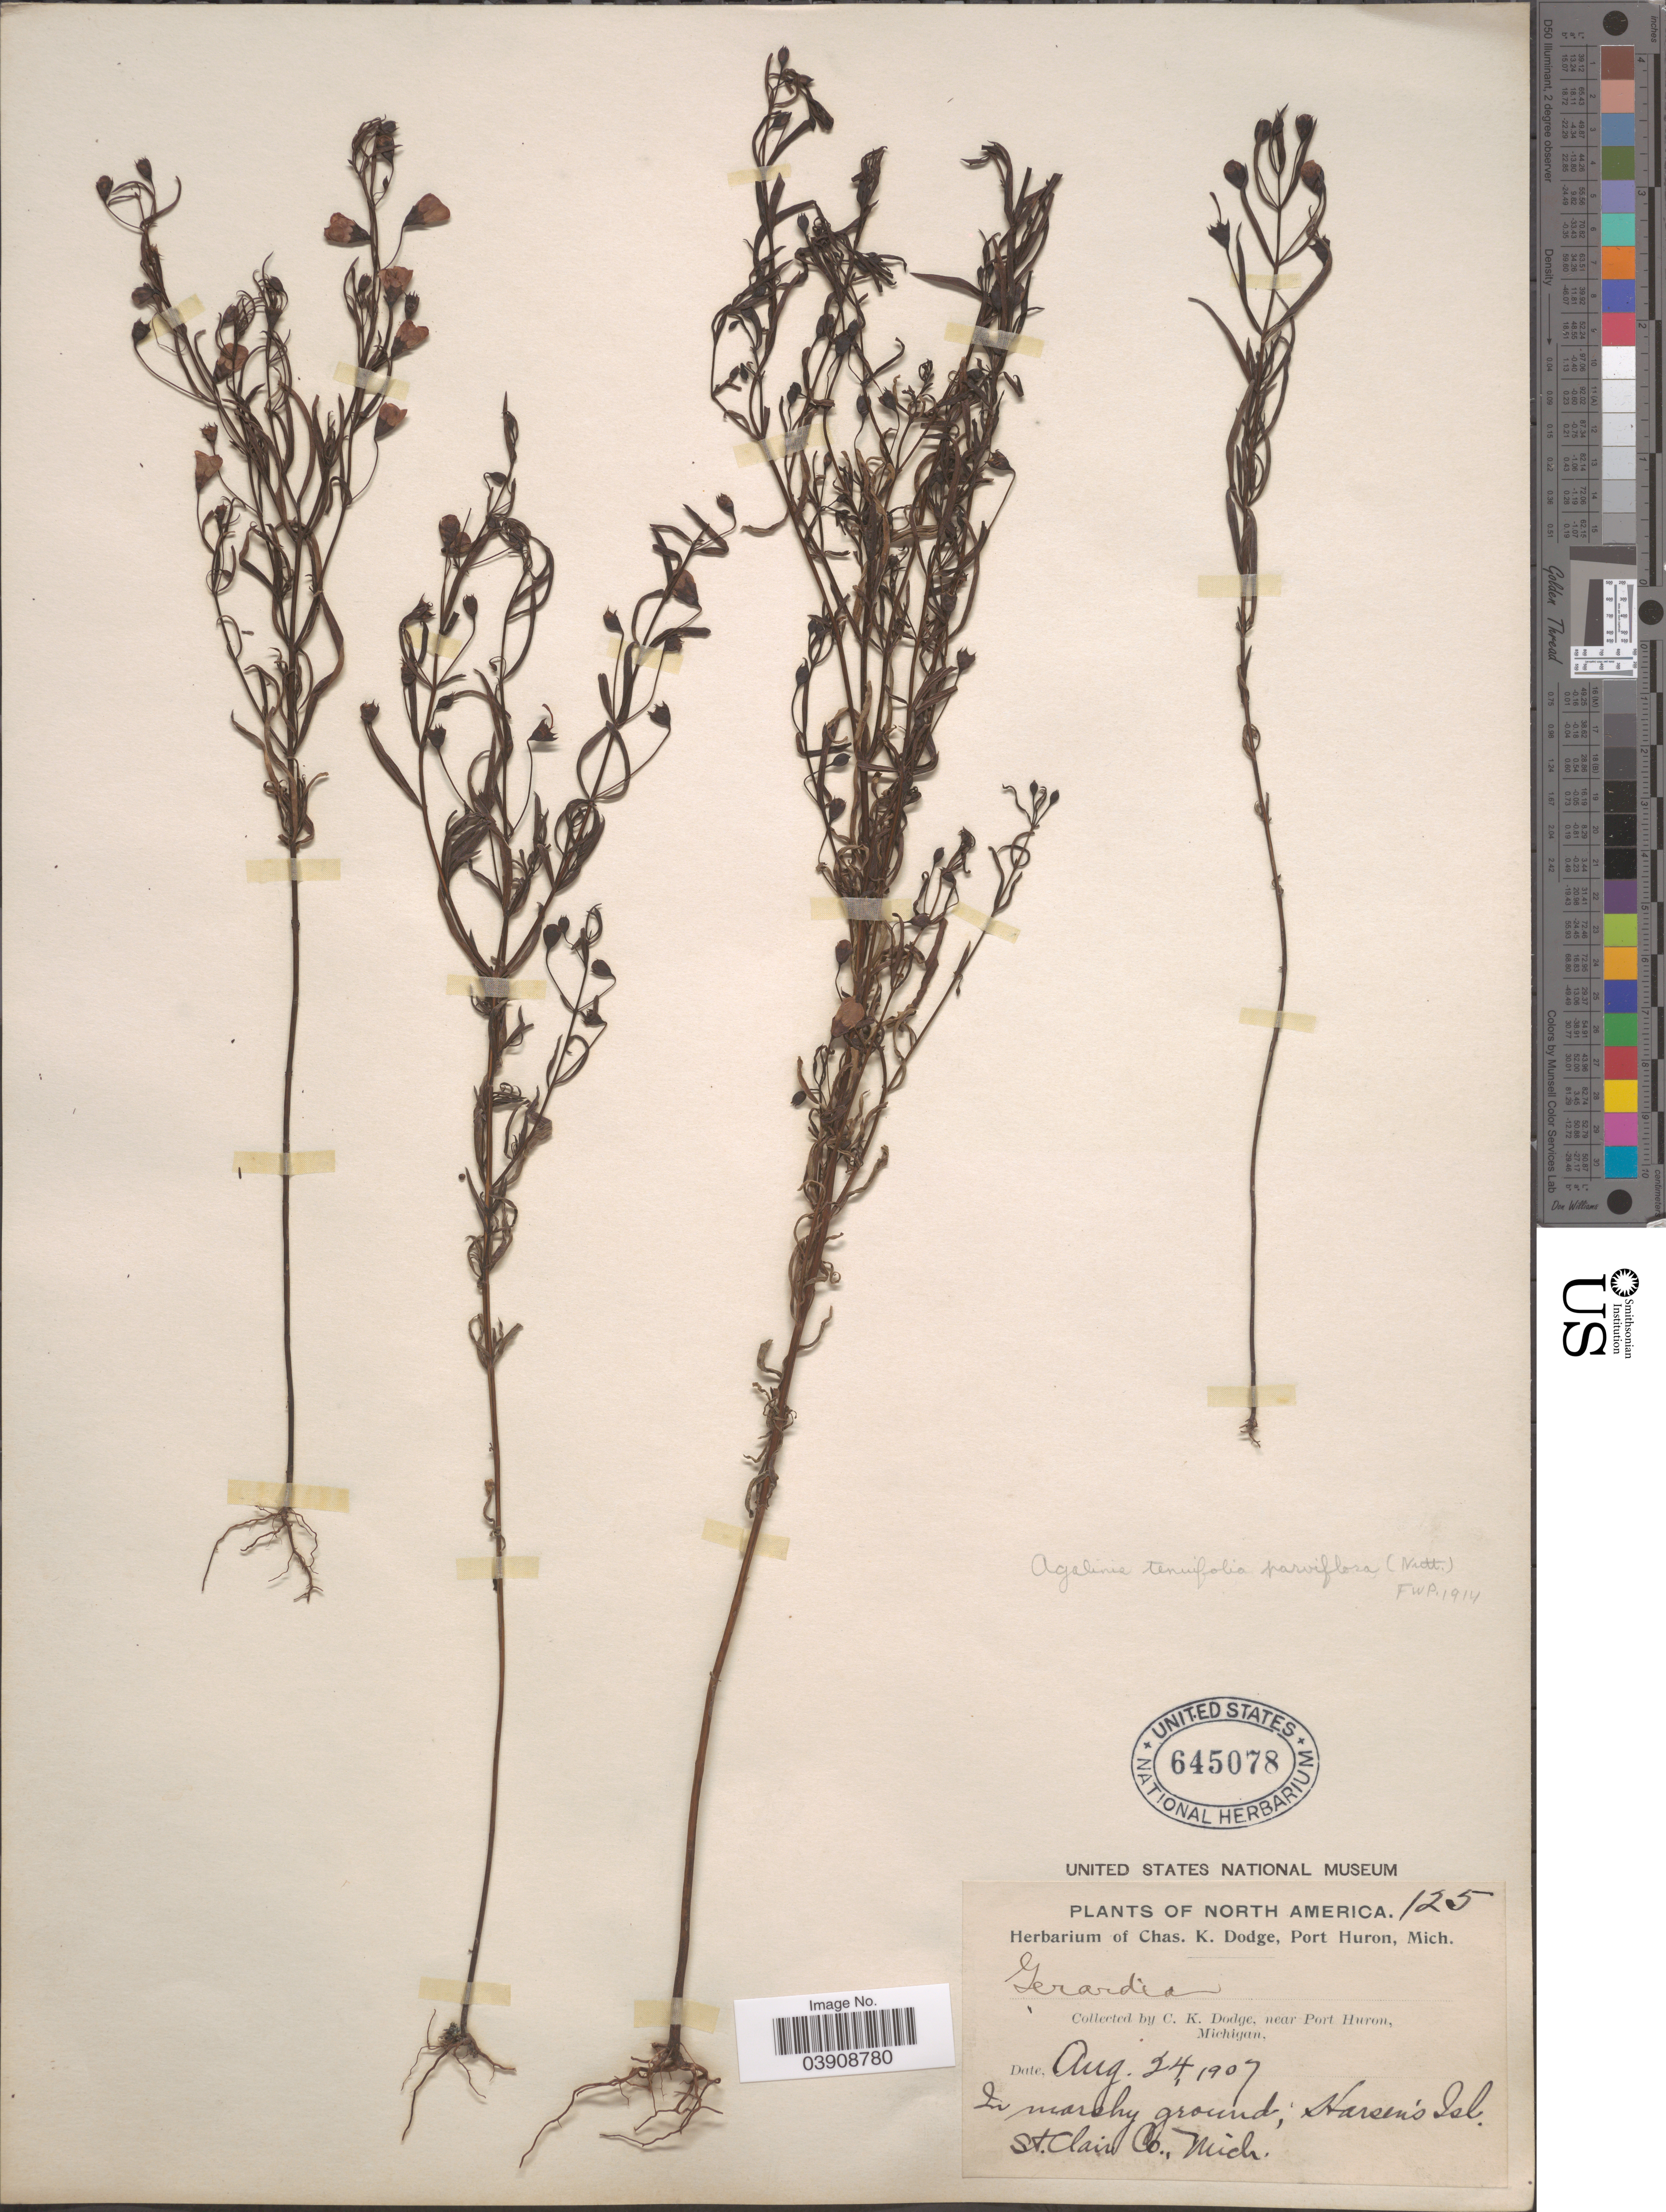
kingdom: Plantae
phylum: Tracheophyta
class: Magnoliopsida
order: Lamiales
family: Orobanchaceae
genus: Agalinis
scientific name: Agalinis tenuifolia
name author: (Vahl) Raf.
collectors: C. Dodge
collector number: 125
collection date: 1907-08-24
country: United States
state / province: Michigan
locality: Near Port Huron. In marshy ground, Harsen's Isl. St. Clair Co.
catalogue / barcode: US 645078